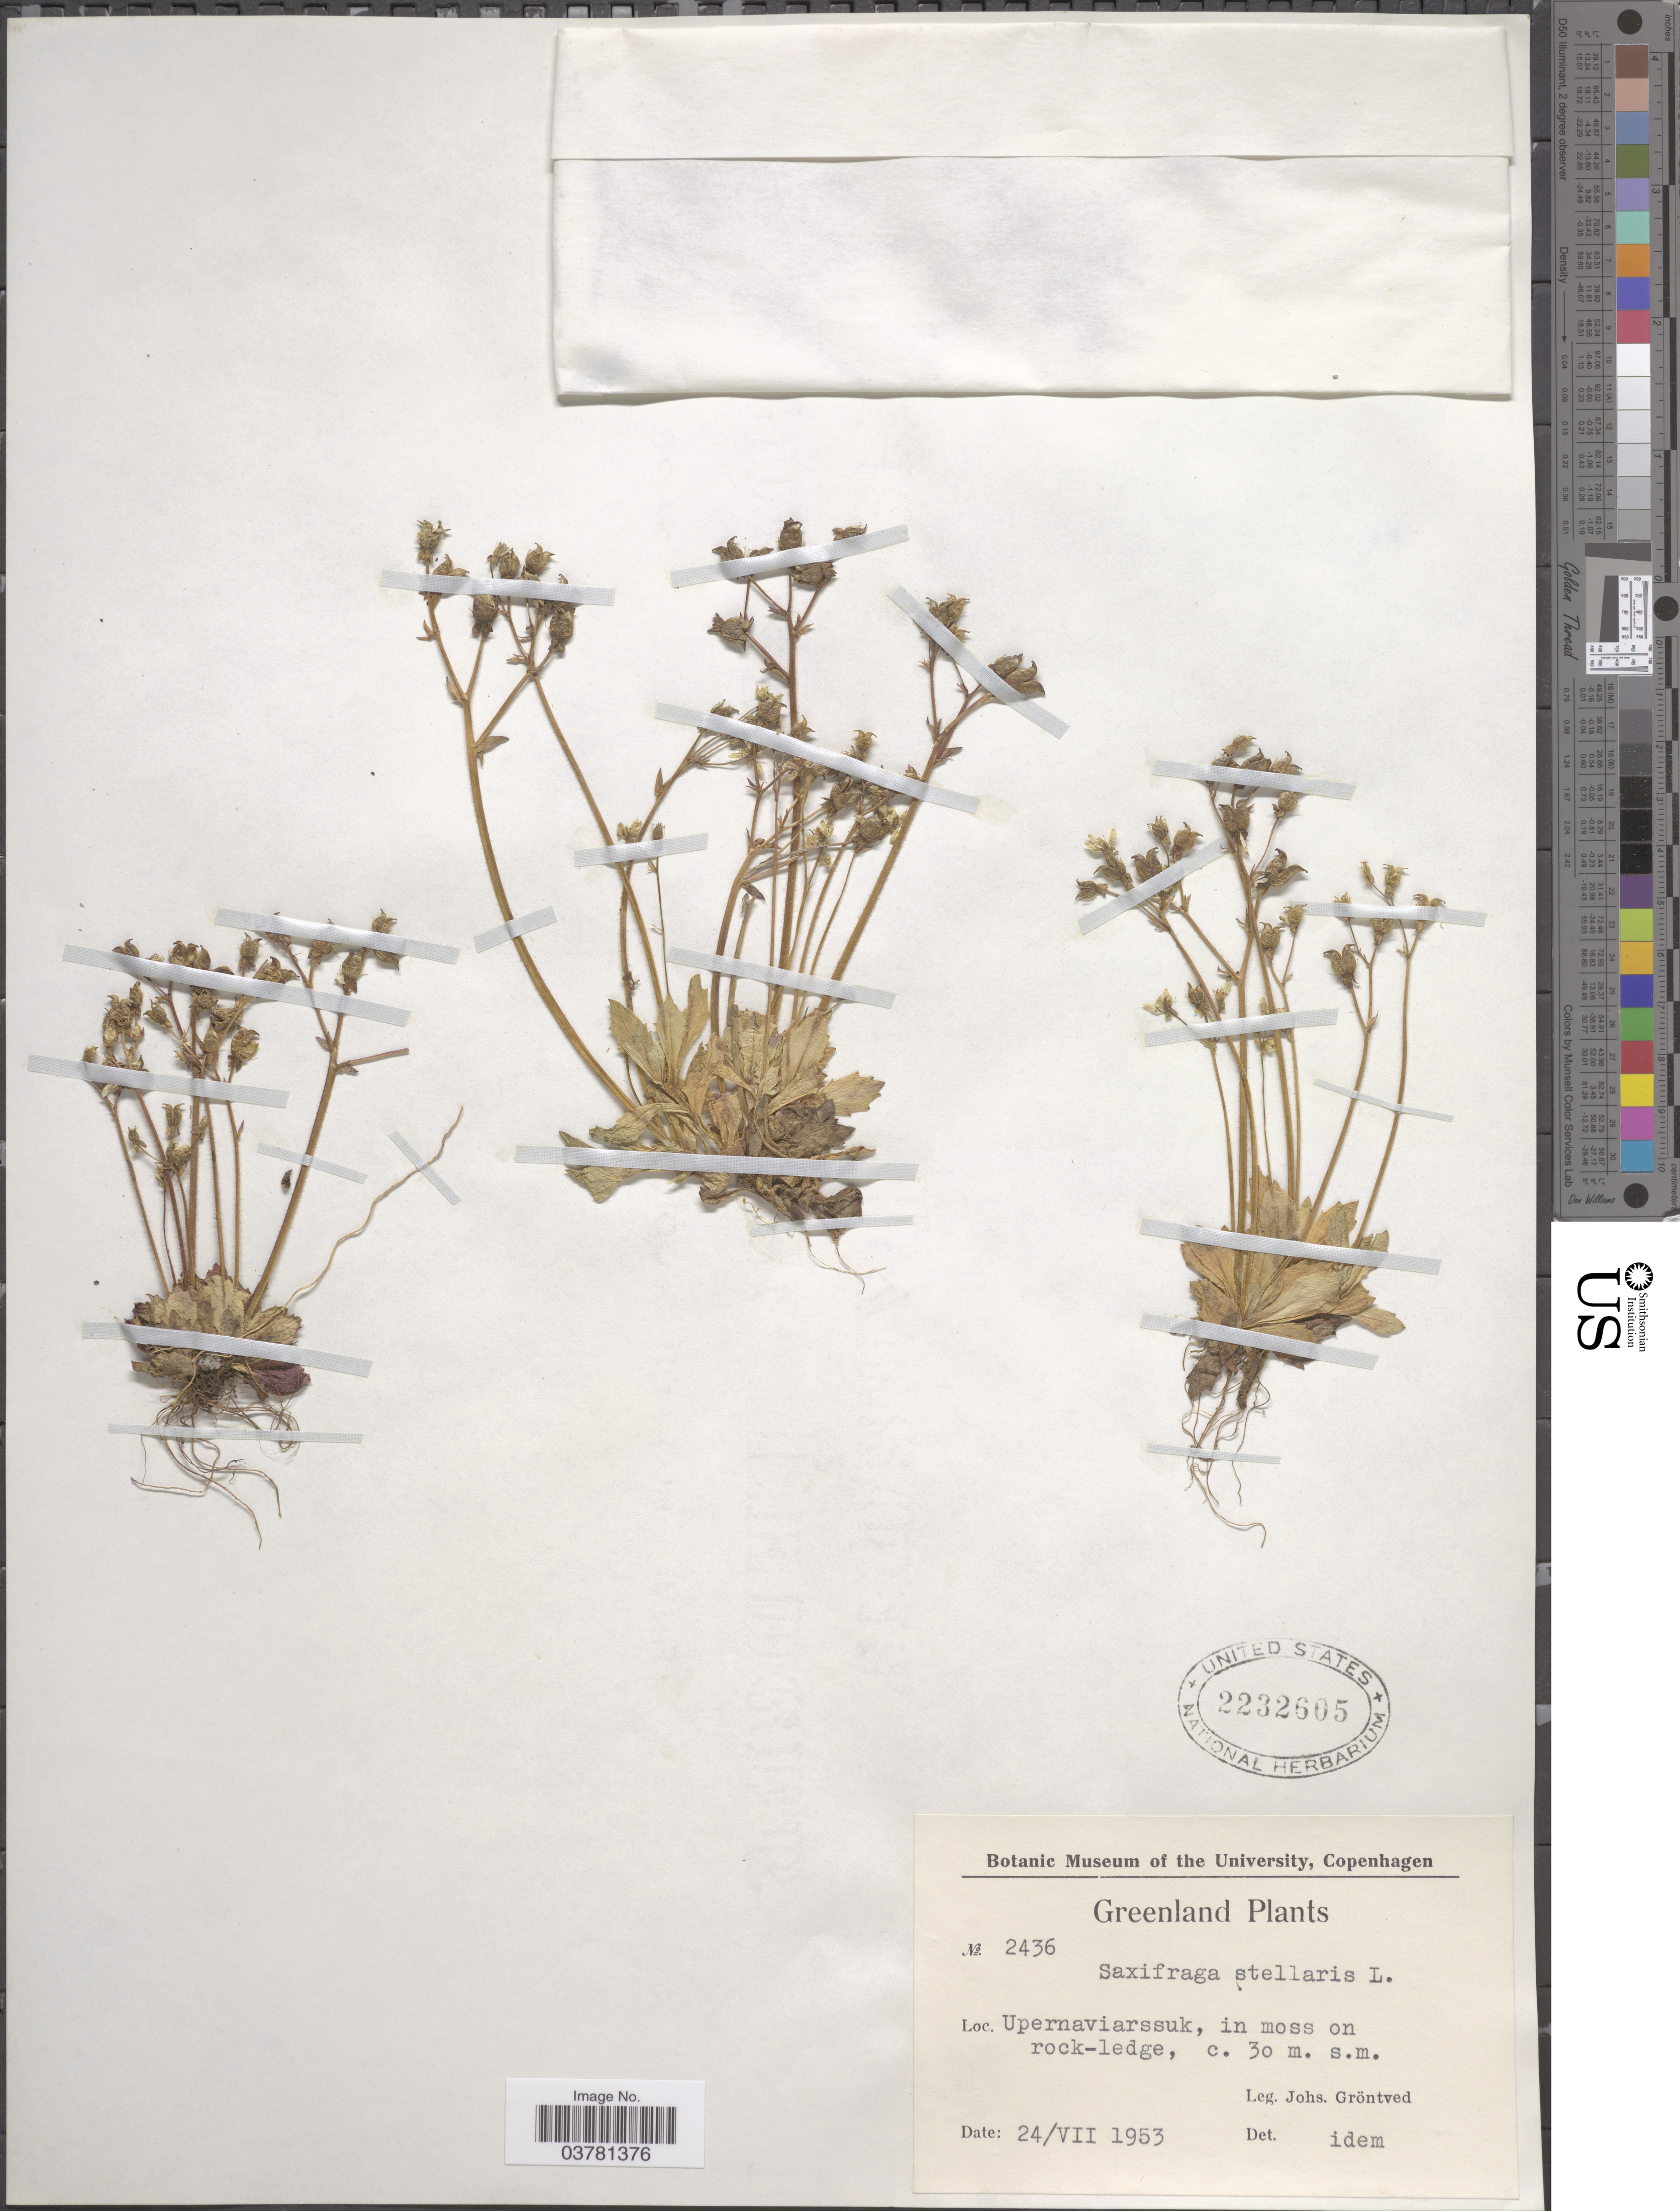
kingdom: Plantae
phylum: Tracheophyta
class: Magnoliopsida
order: Saxifragales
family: Saxifragaceae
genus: Micranthes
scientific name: Micranthes stellaris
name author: (L.) Galasso et al.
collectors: J. Gröntved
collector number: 2436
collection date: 1953-07-24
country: Greenland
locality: Upernaviarssuk, in moss on rock-ledge.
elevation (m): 30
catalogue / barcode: US 2232605